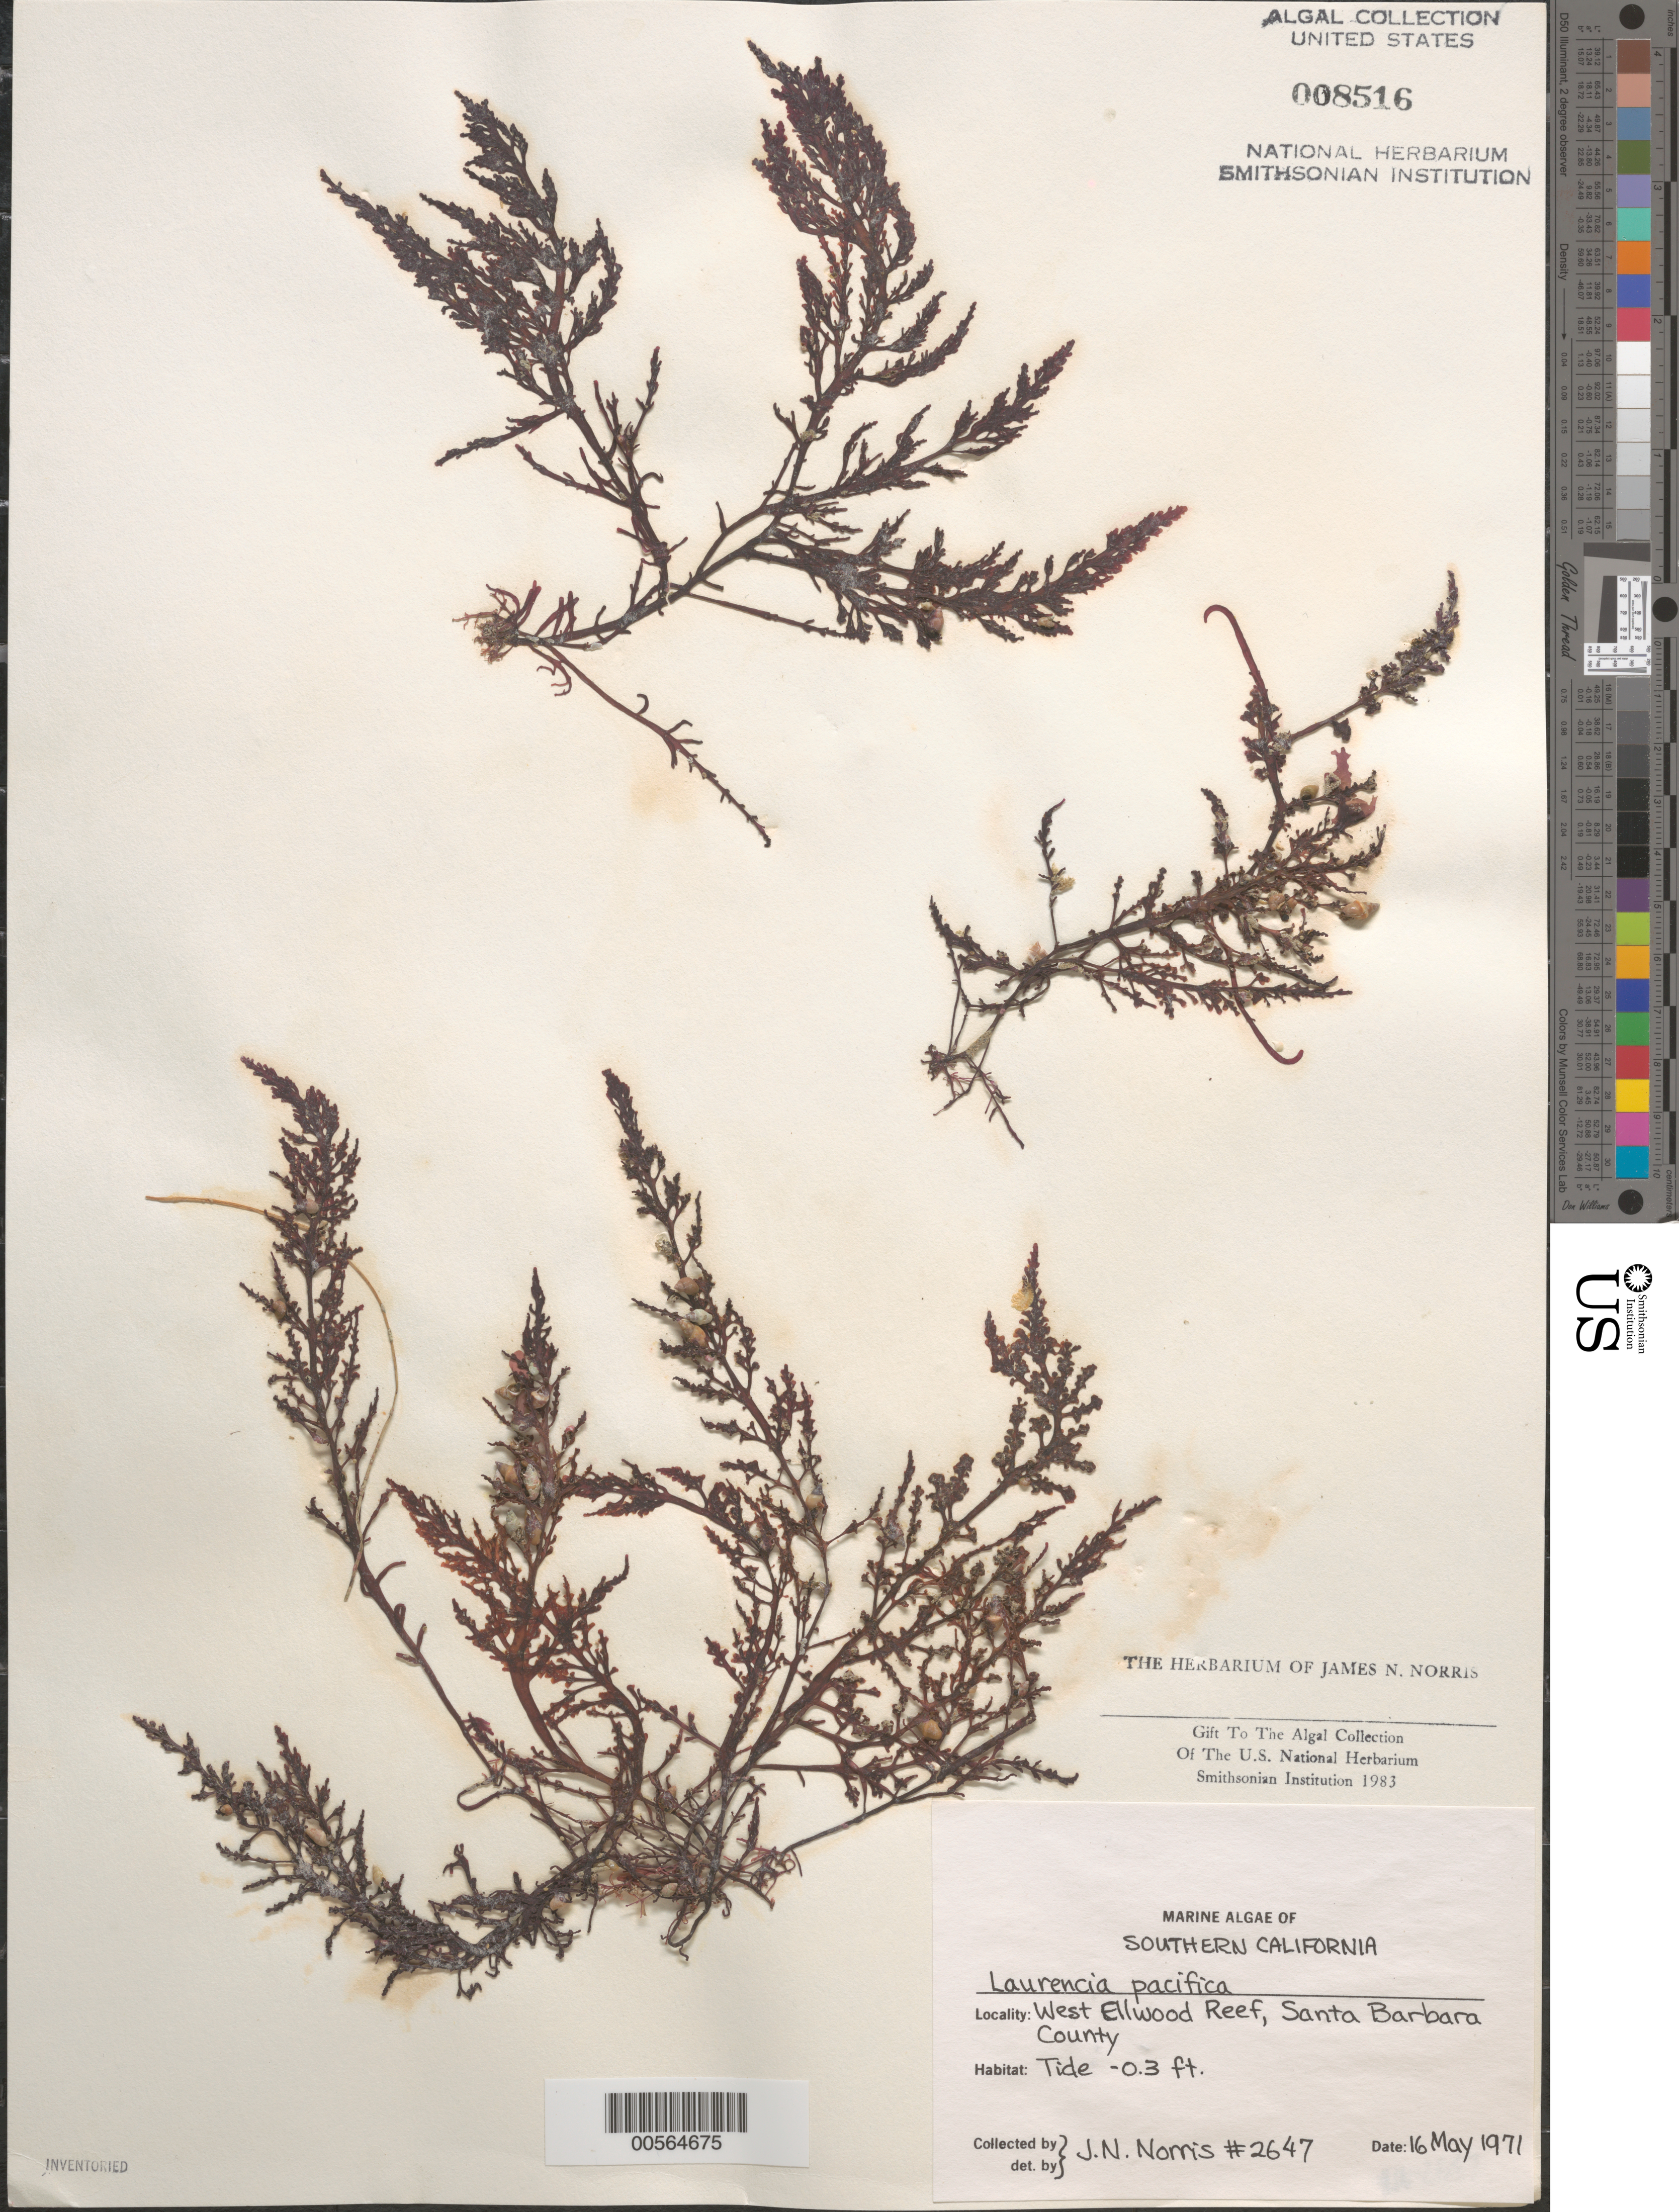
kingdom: Plantae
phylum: Rhodophyta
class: Florideophyceae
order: Ceramiales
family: Rhodomelaceae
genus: Laurencia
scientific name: Laurencia pacifica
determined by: Norris, James N.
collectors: J. N. Norris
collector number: JN-2647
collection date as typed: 16 May 1971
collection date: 1971-05-16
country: United States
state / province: California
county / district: Santa Barbara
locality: West Ellwood Reef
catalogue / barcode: US 8516